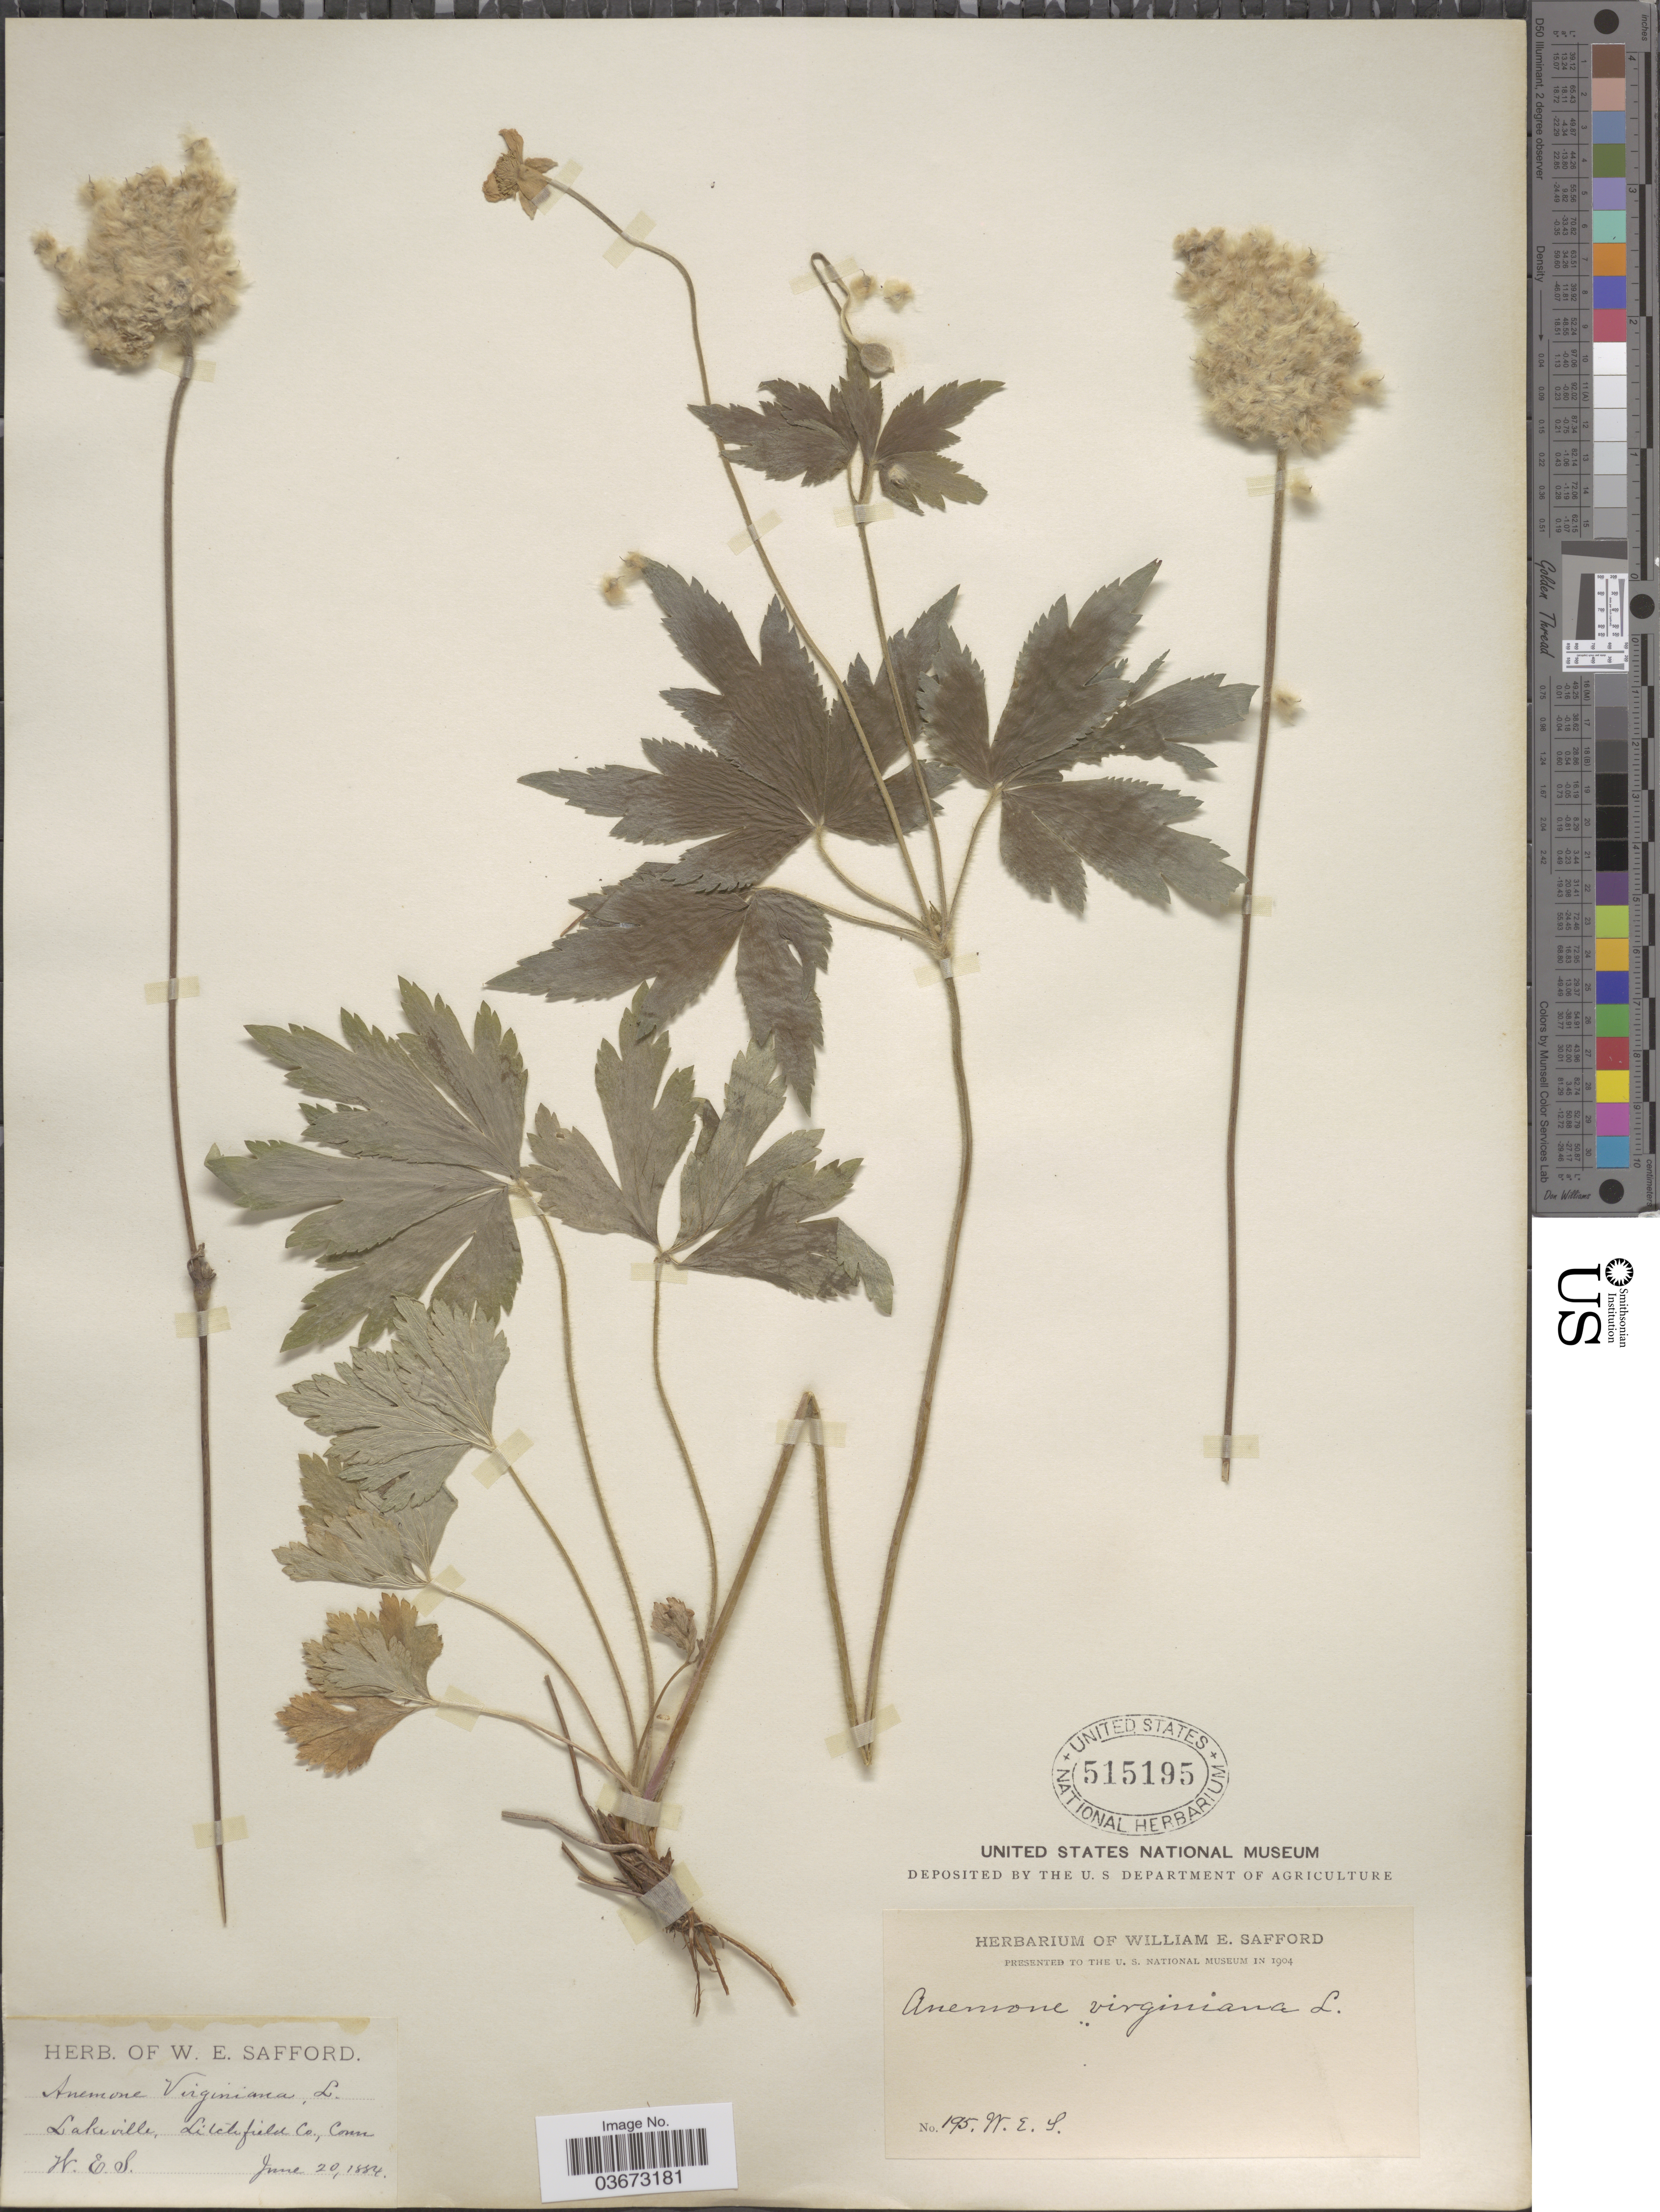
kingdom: Plantae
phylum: Tracheophyta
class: Magnoliopsida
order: Ranunculales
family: Ranunculaceae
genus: Anemone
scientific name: Anemone virginiana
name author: L.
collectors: W. E. Safford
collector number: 195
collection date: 1884-06-20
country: United States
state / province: Connecticut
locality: Lakeville, Litchfield Co.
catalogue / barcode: US 515195